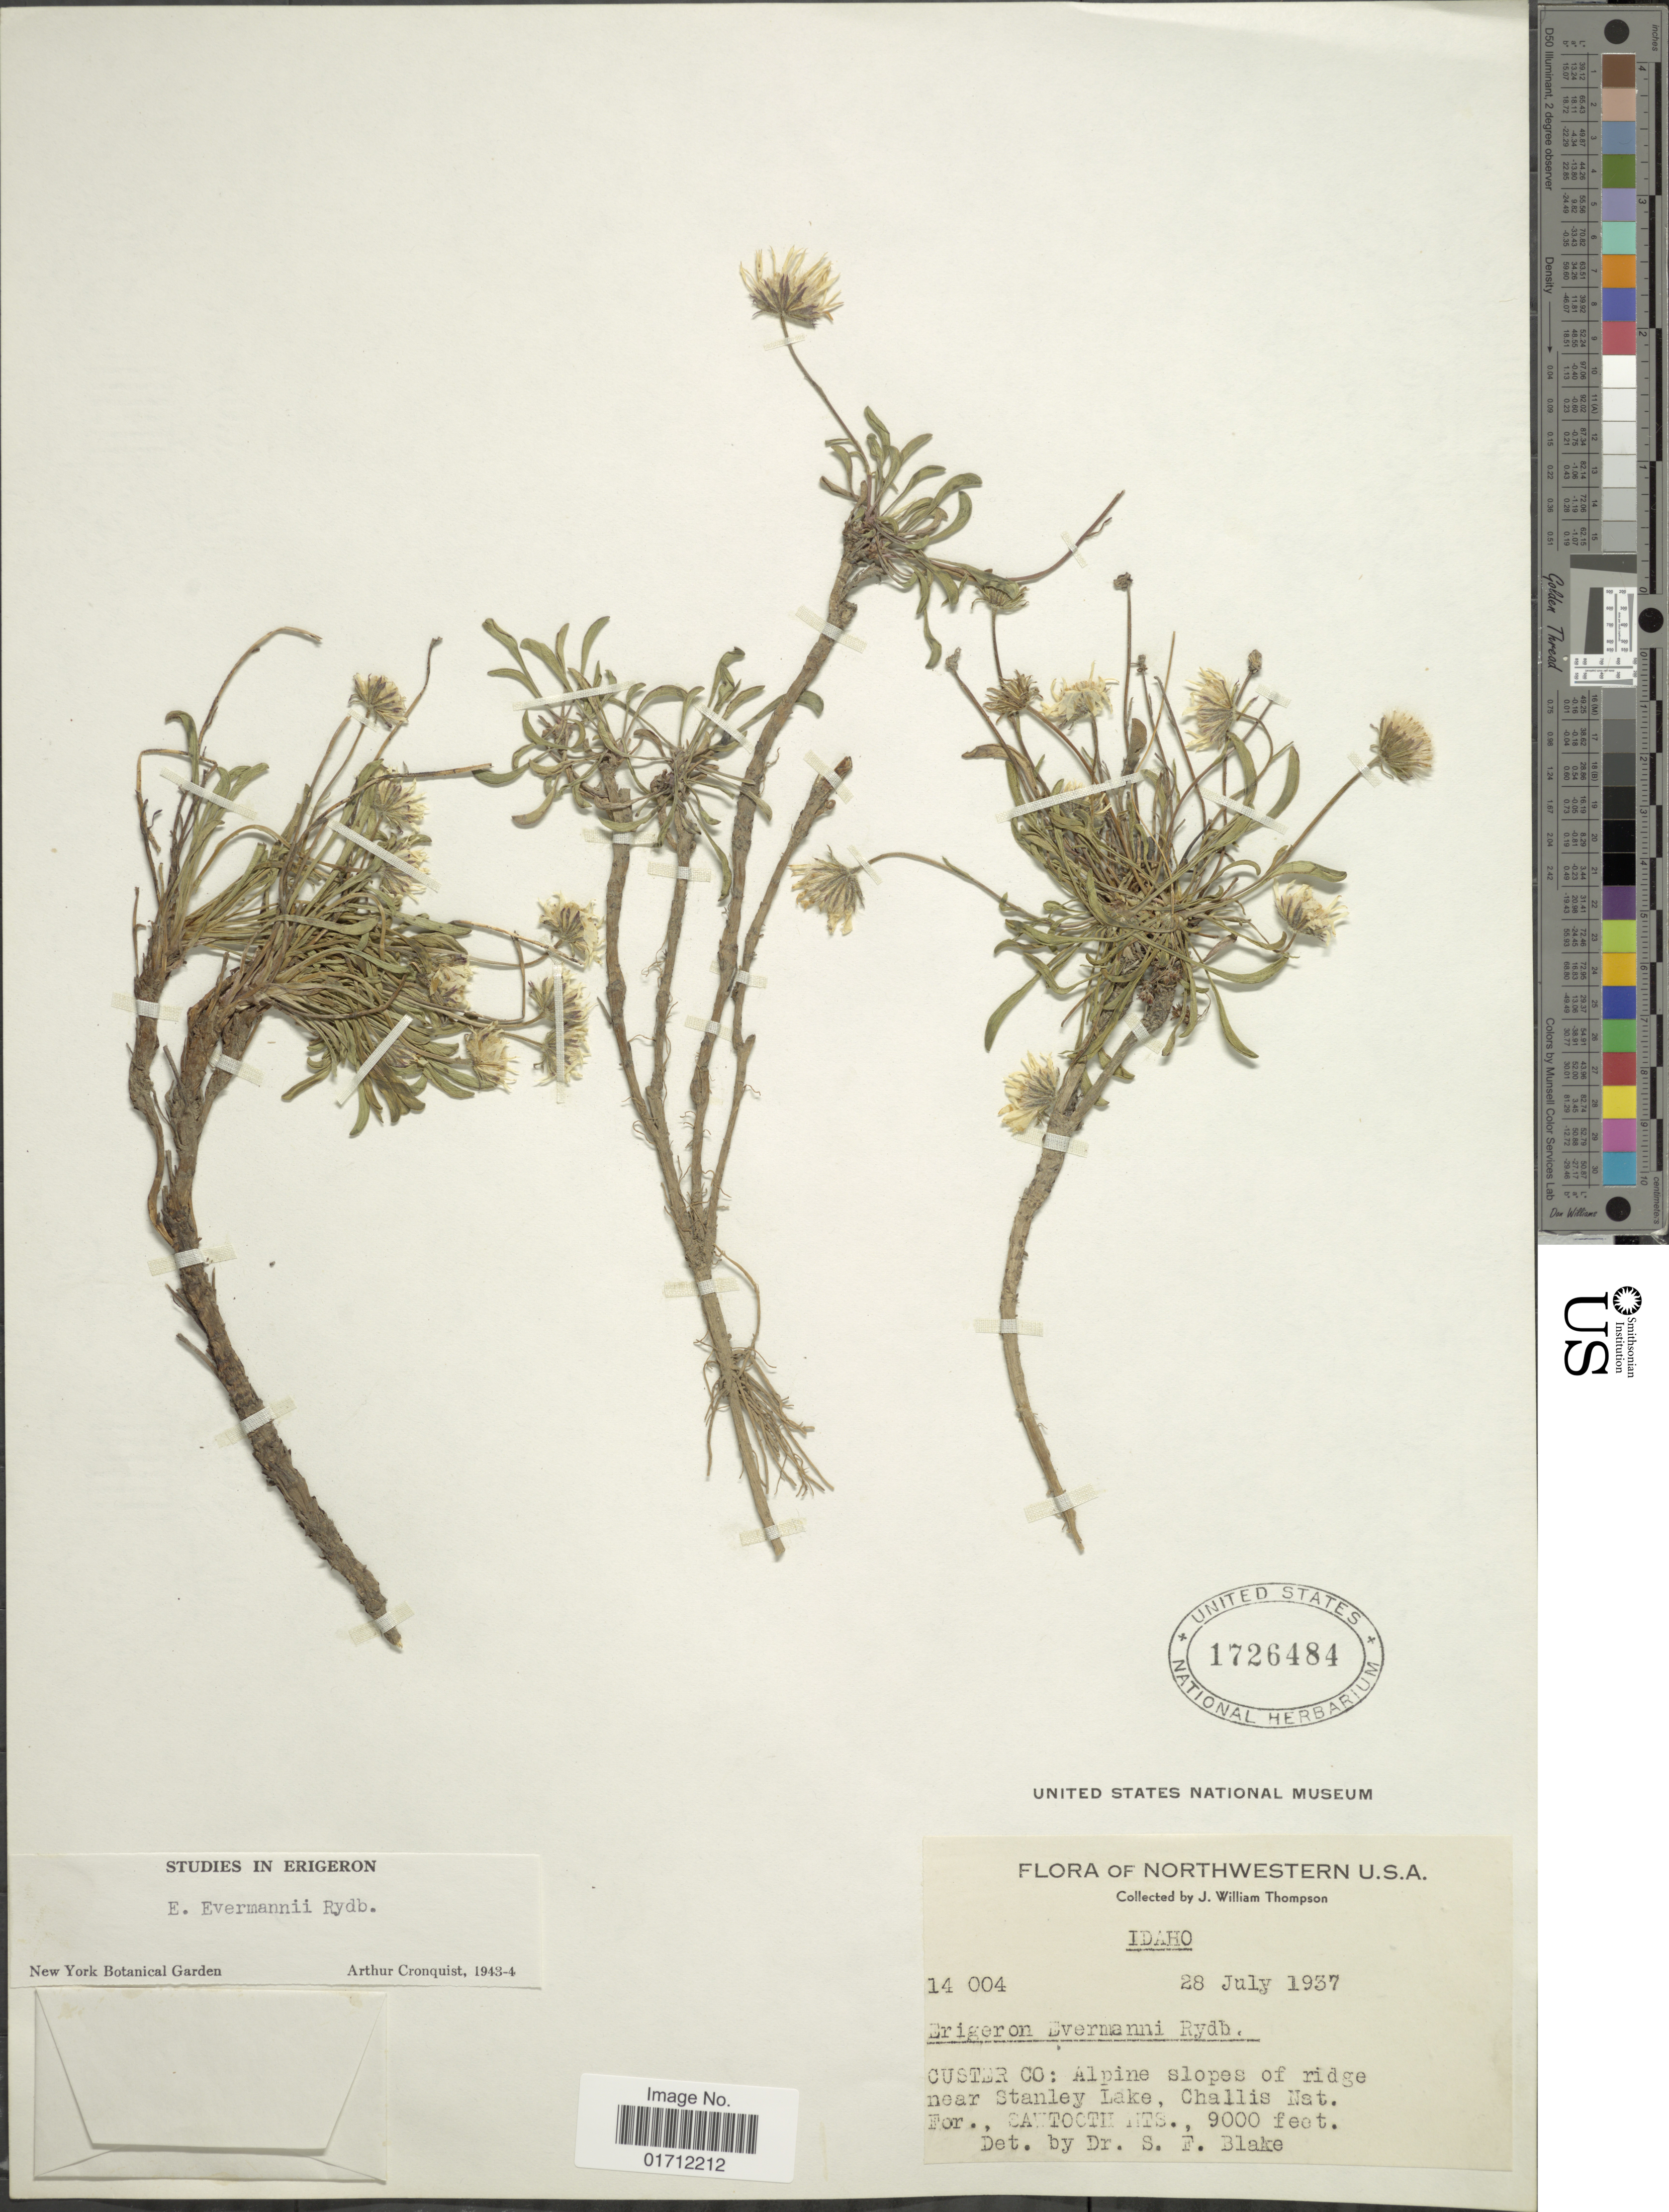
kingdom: Plantae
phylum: Tracheophyta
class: Magnoliopsida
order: Asterales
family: Asteraceae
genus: Erigeron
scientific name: Erigeron evermannii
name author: Rydb.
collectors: J. W. Thompson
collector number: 14004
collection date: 1937-07-28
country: United States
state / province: Idaho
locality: Northwestern U.S.A., Custer Co.: Alpine slopes of ridge near Stanley Lake, Challis Nat. For., Sawtocth Mts.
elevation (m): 2743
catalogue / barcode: US 1726484